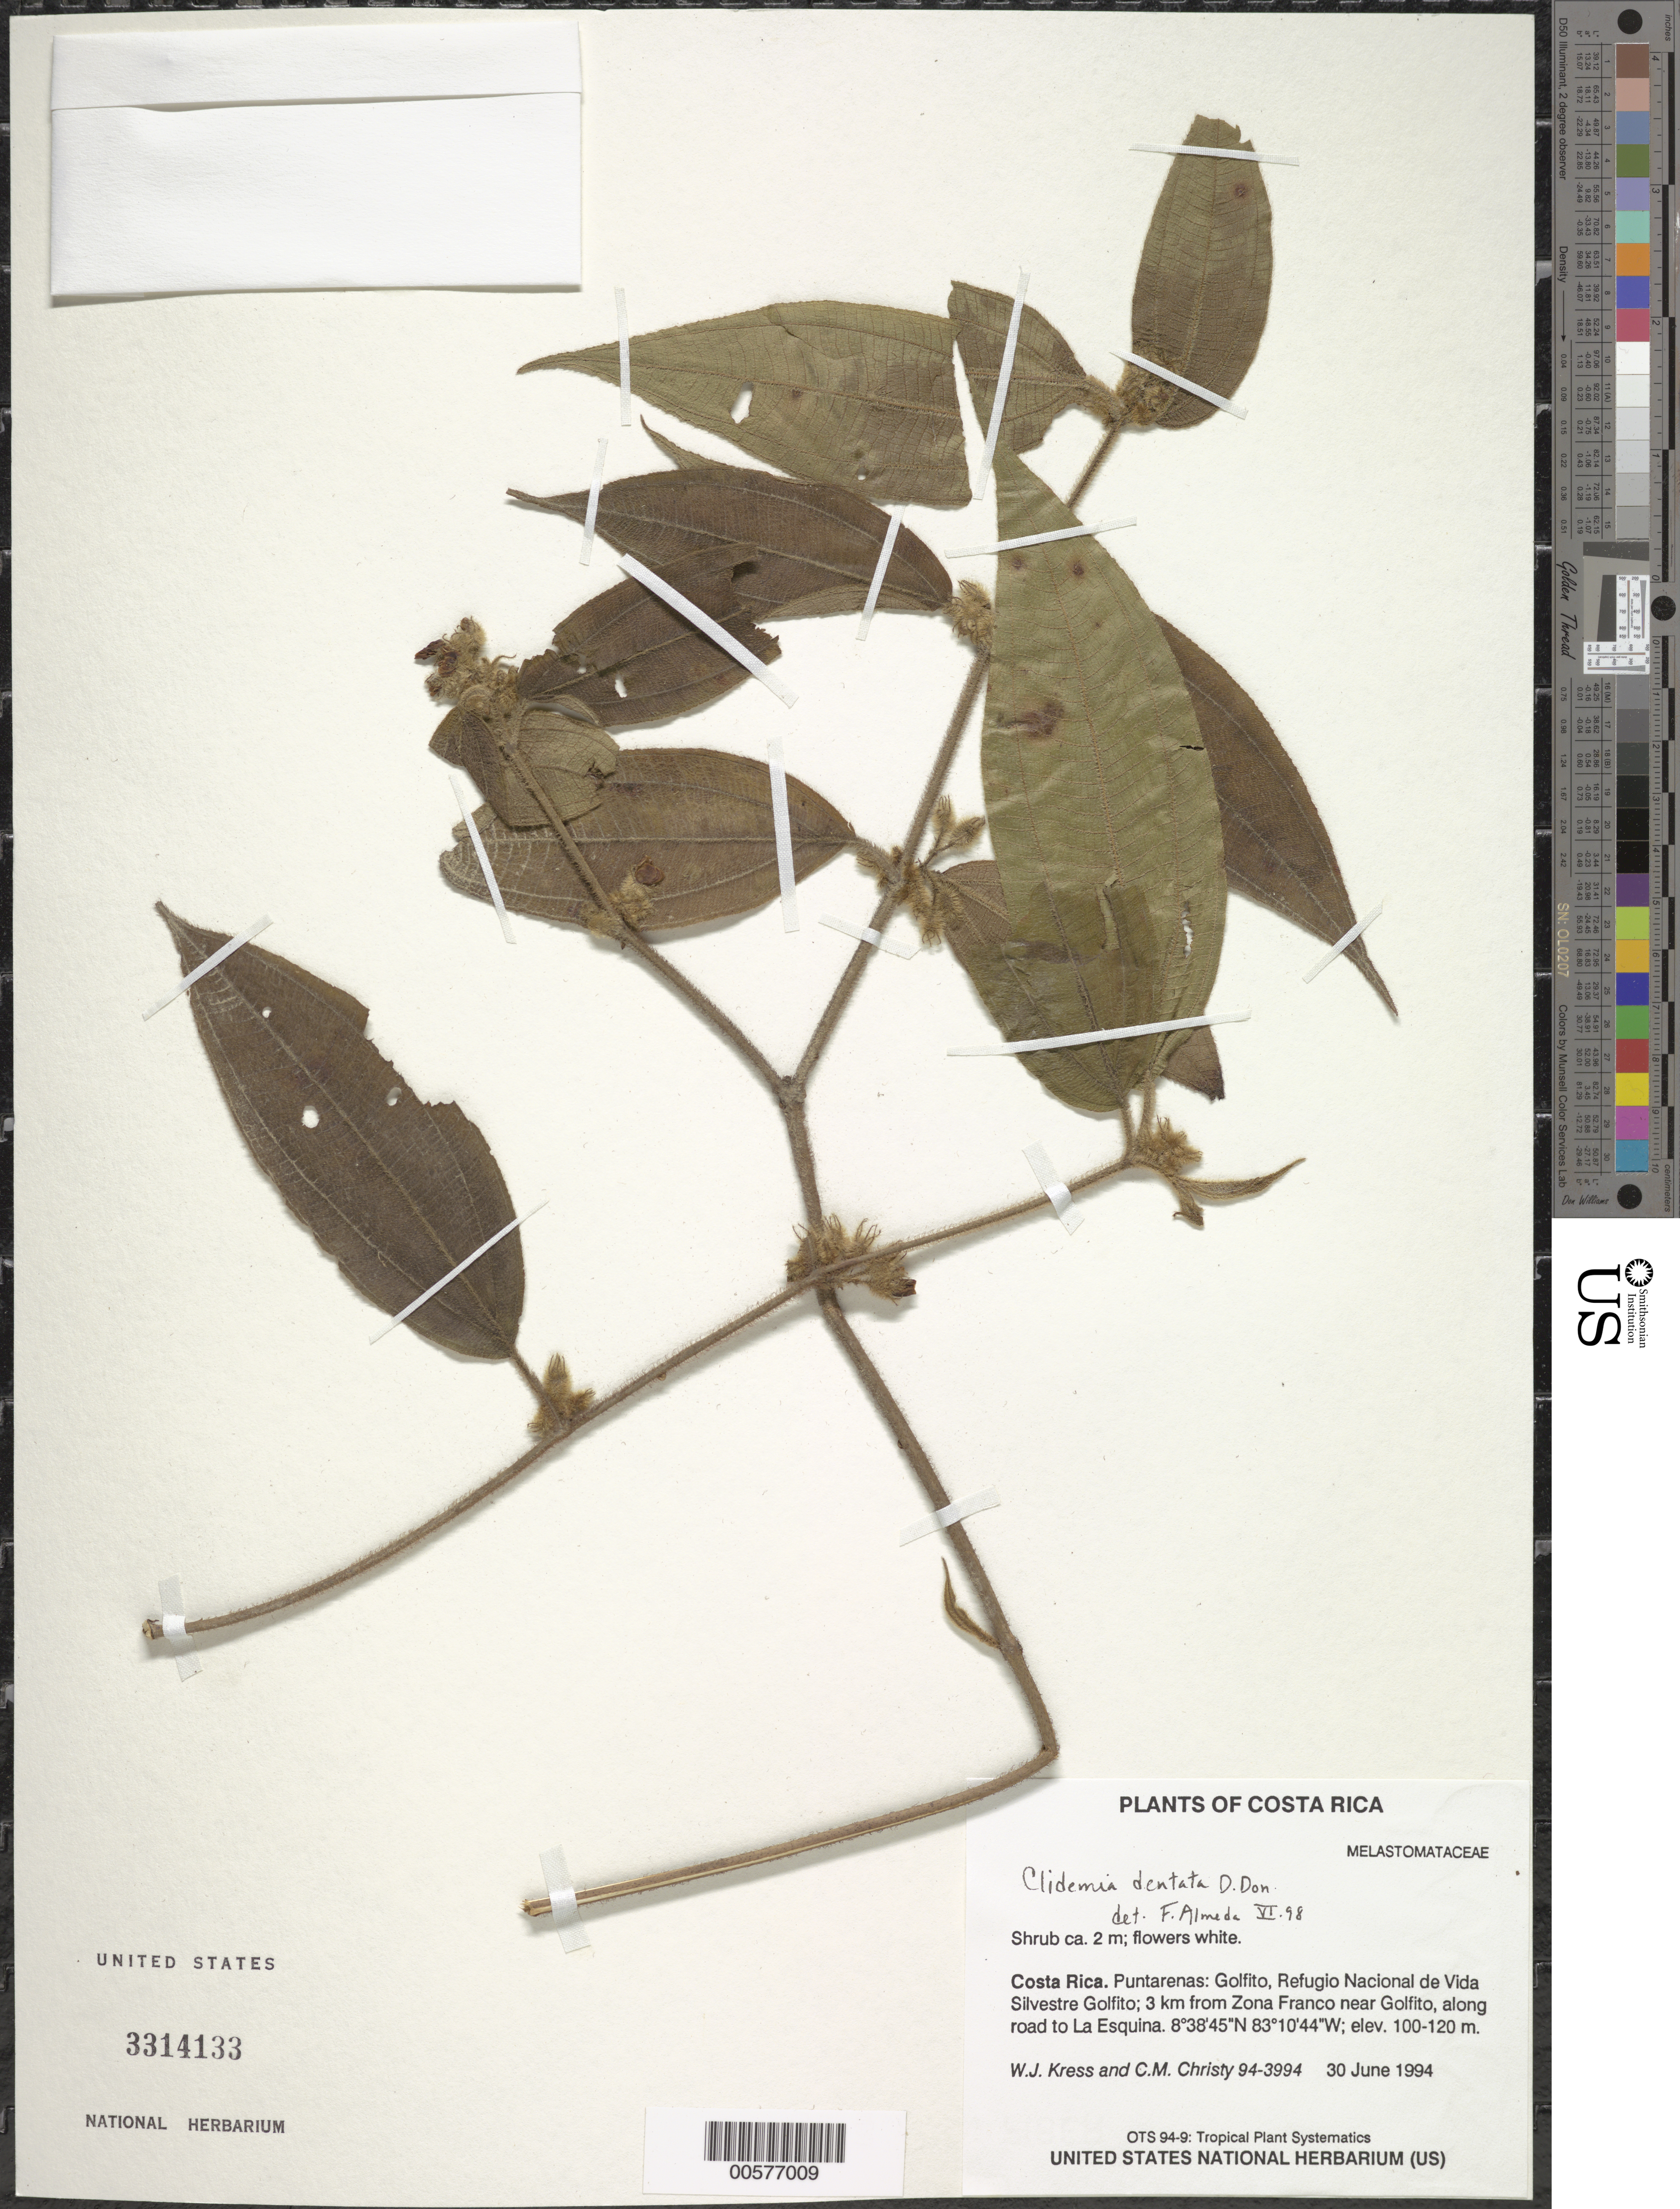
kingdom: Plantae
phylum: Tracheophyta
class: Magnoliopsida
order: Myrtales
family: Melastomataceae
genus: Clidemia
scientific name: Clidemia dentata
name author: D. Don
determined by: Almeda, F.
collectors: W. J. Kress & C. M. Christy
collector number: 94-3994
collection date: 1994-06-30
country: Costa Rica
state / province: Puntarenas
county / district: Golfito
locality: Refugio Nacional de Vida Silvestre Golfito; 3 km from Zona Franco near Golfito, along road to La Esquina.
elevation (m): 100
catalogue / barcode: US 3314133